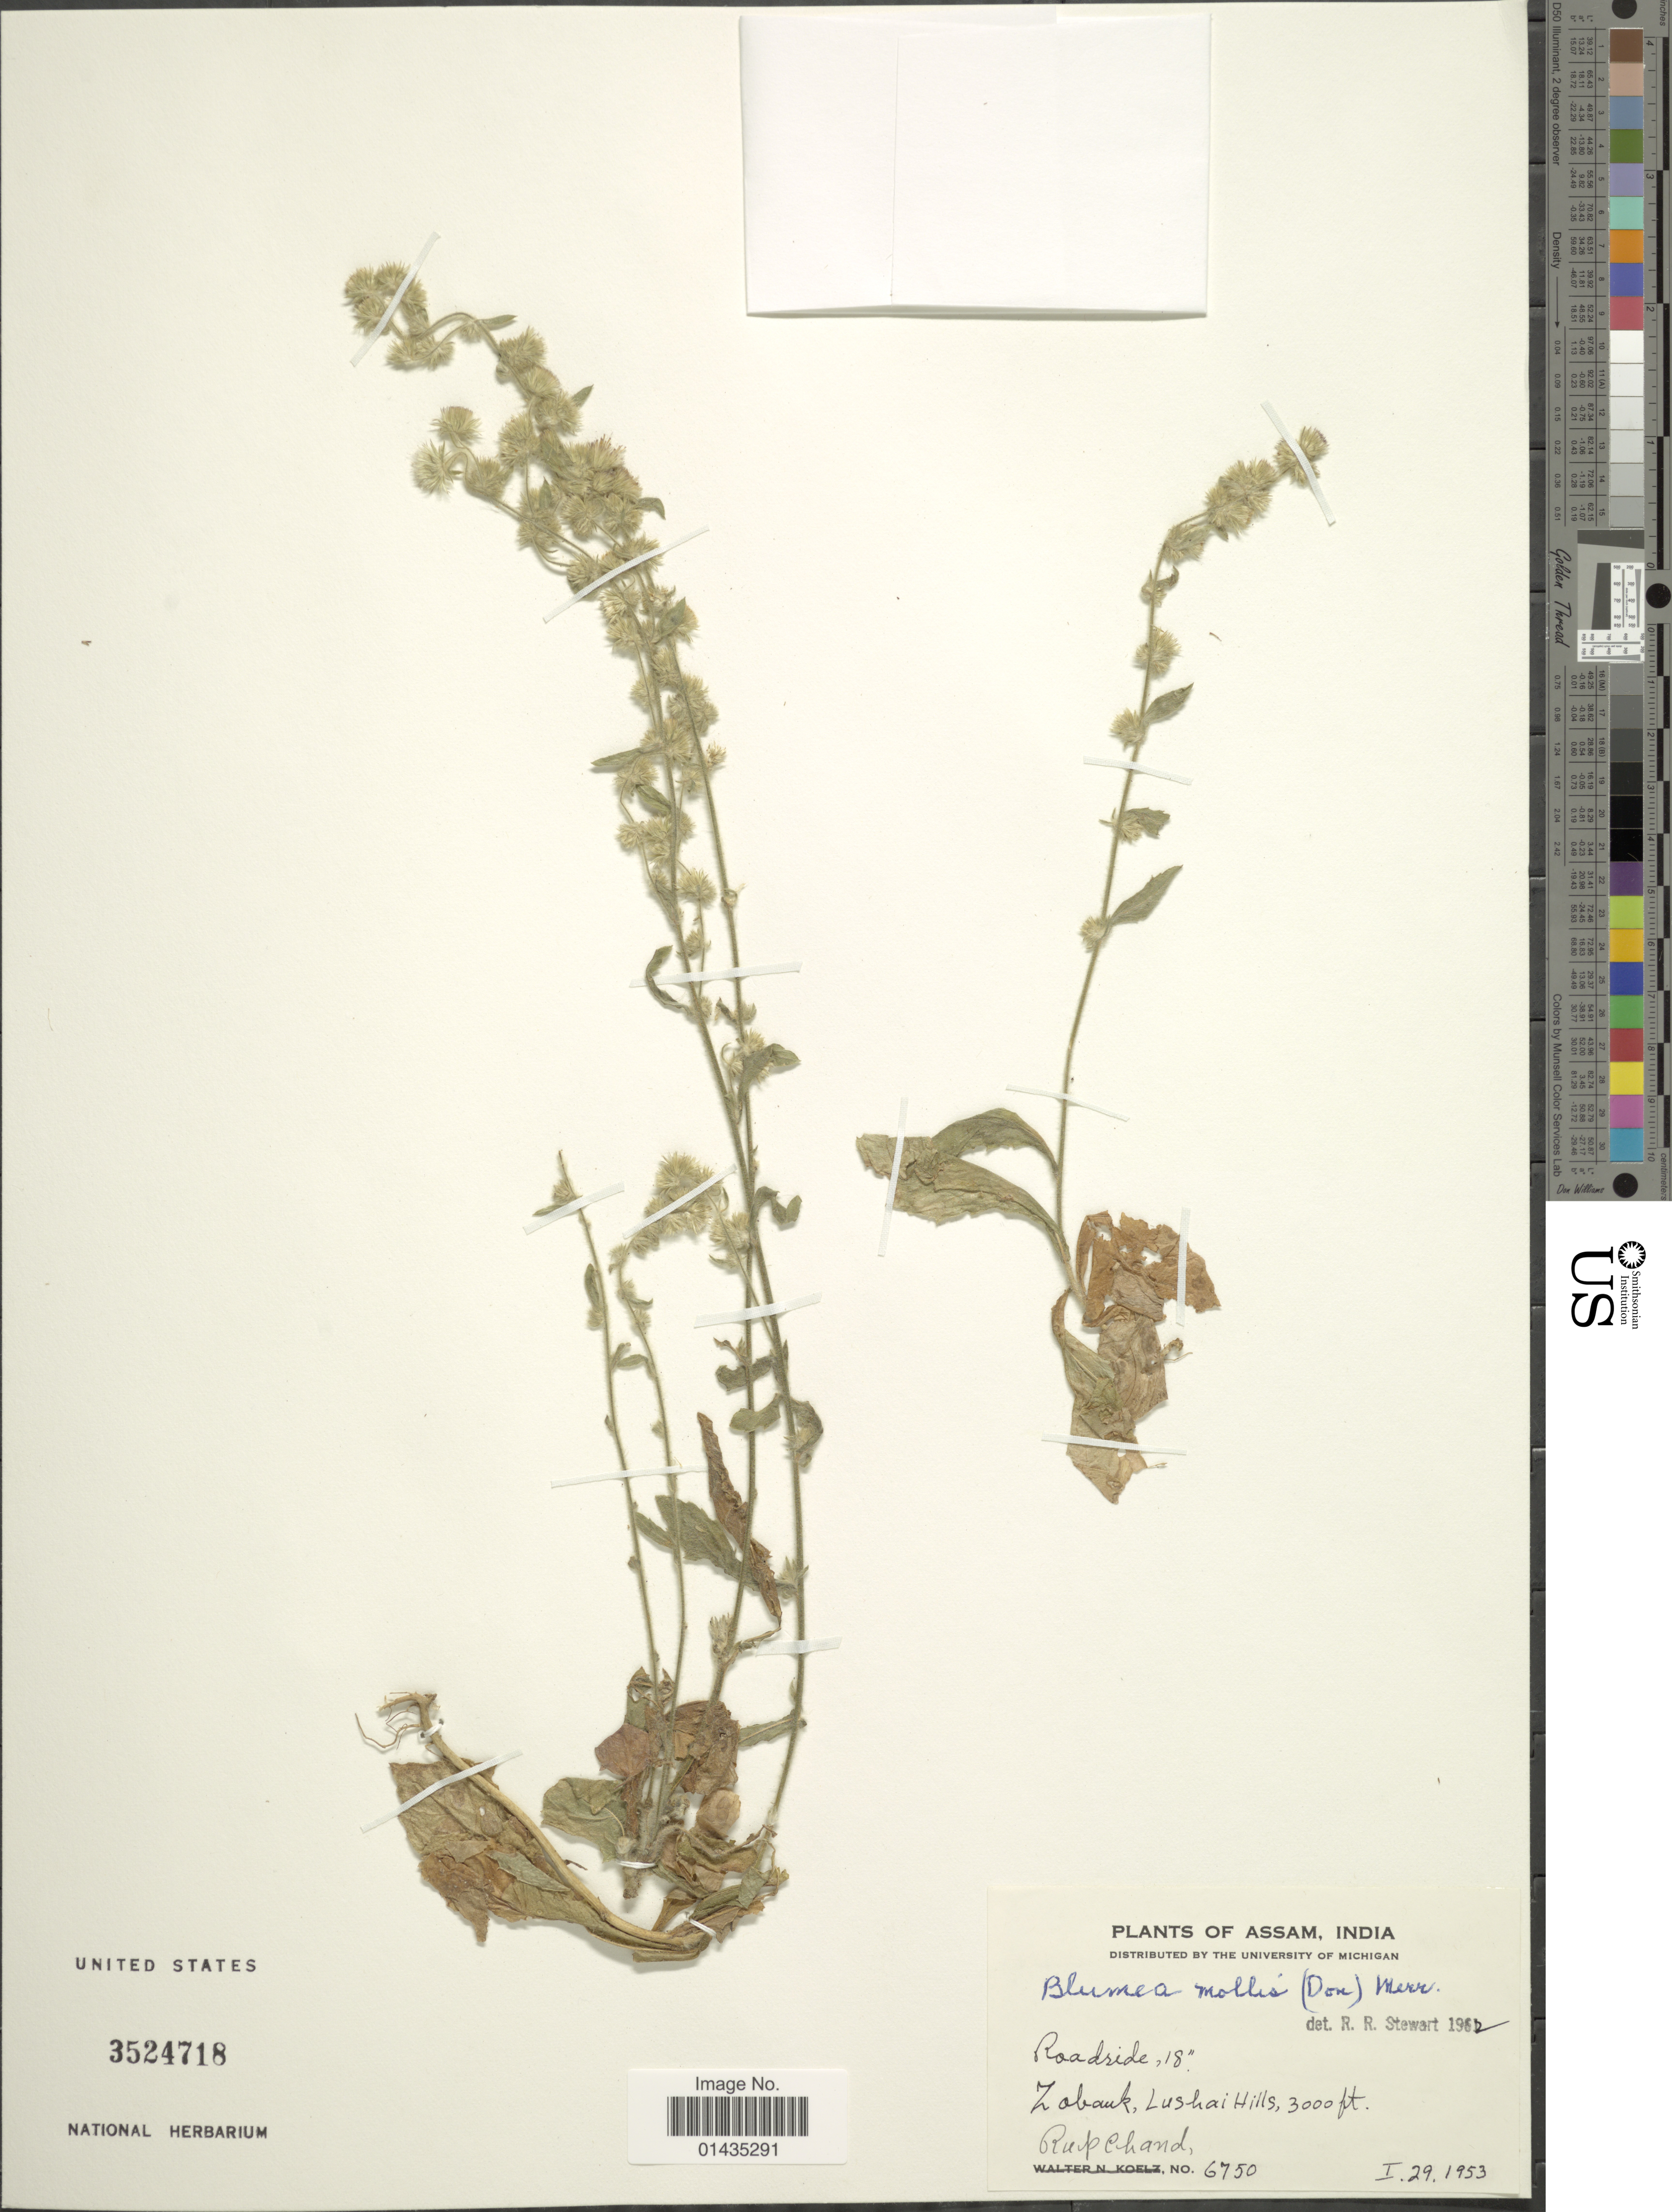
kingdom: Plantae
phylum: Tracheophyta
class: Magnoliopsida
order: Asterales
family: Asteraceae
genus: Blumea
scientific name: Blumea mollis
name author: (D. Don) Merr.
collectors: R. Chand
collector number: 6750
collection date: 1953-01-29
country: India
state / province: Assam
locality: Zobauk [interpreted], Lushai Hills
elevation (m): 914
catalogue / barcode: US 3524718